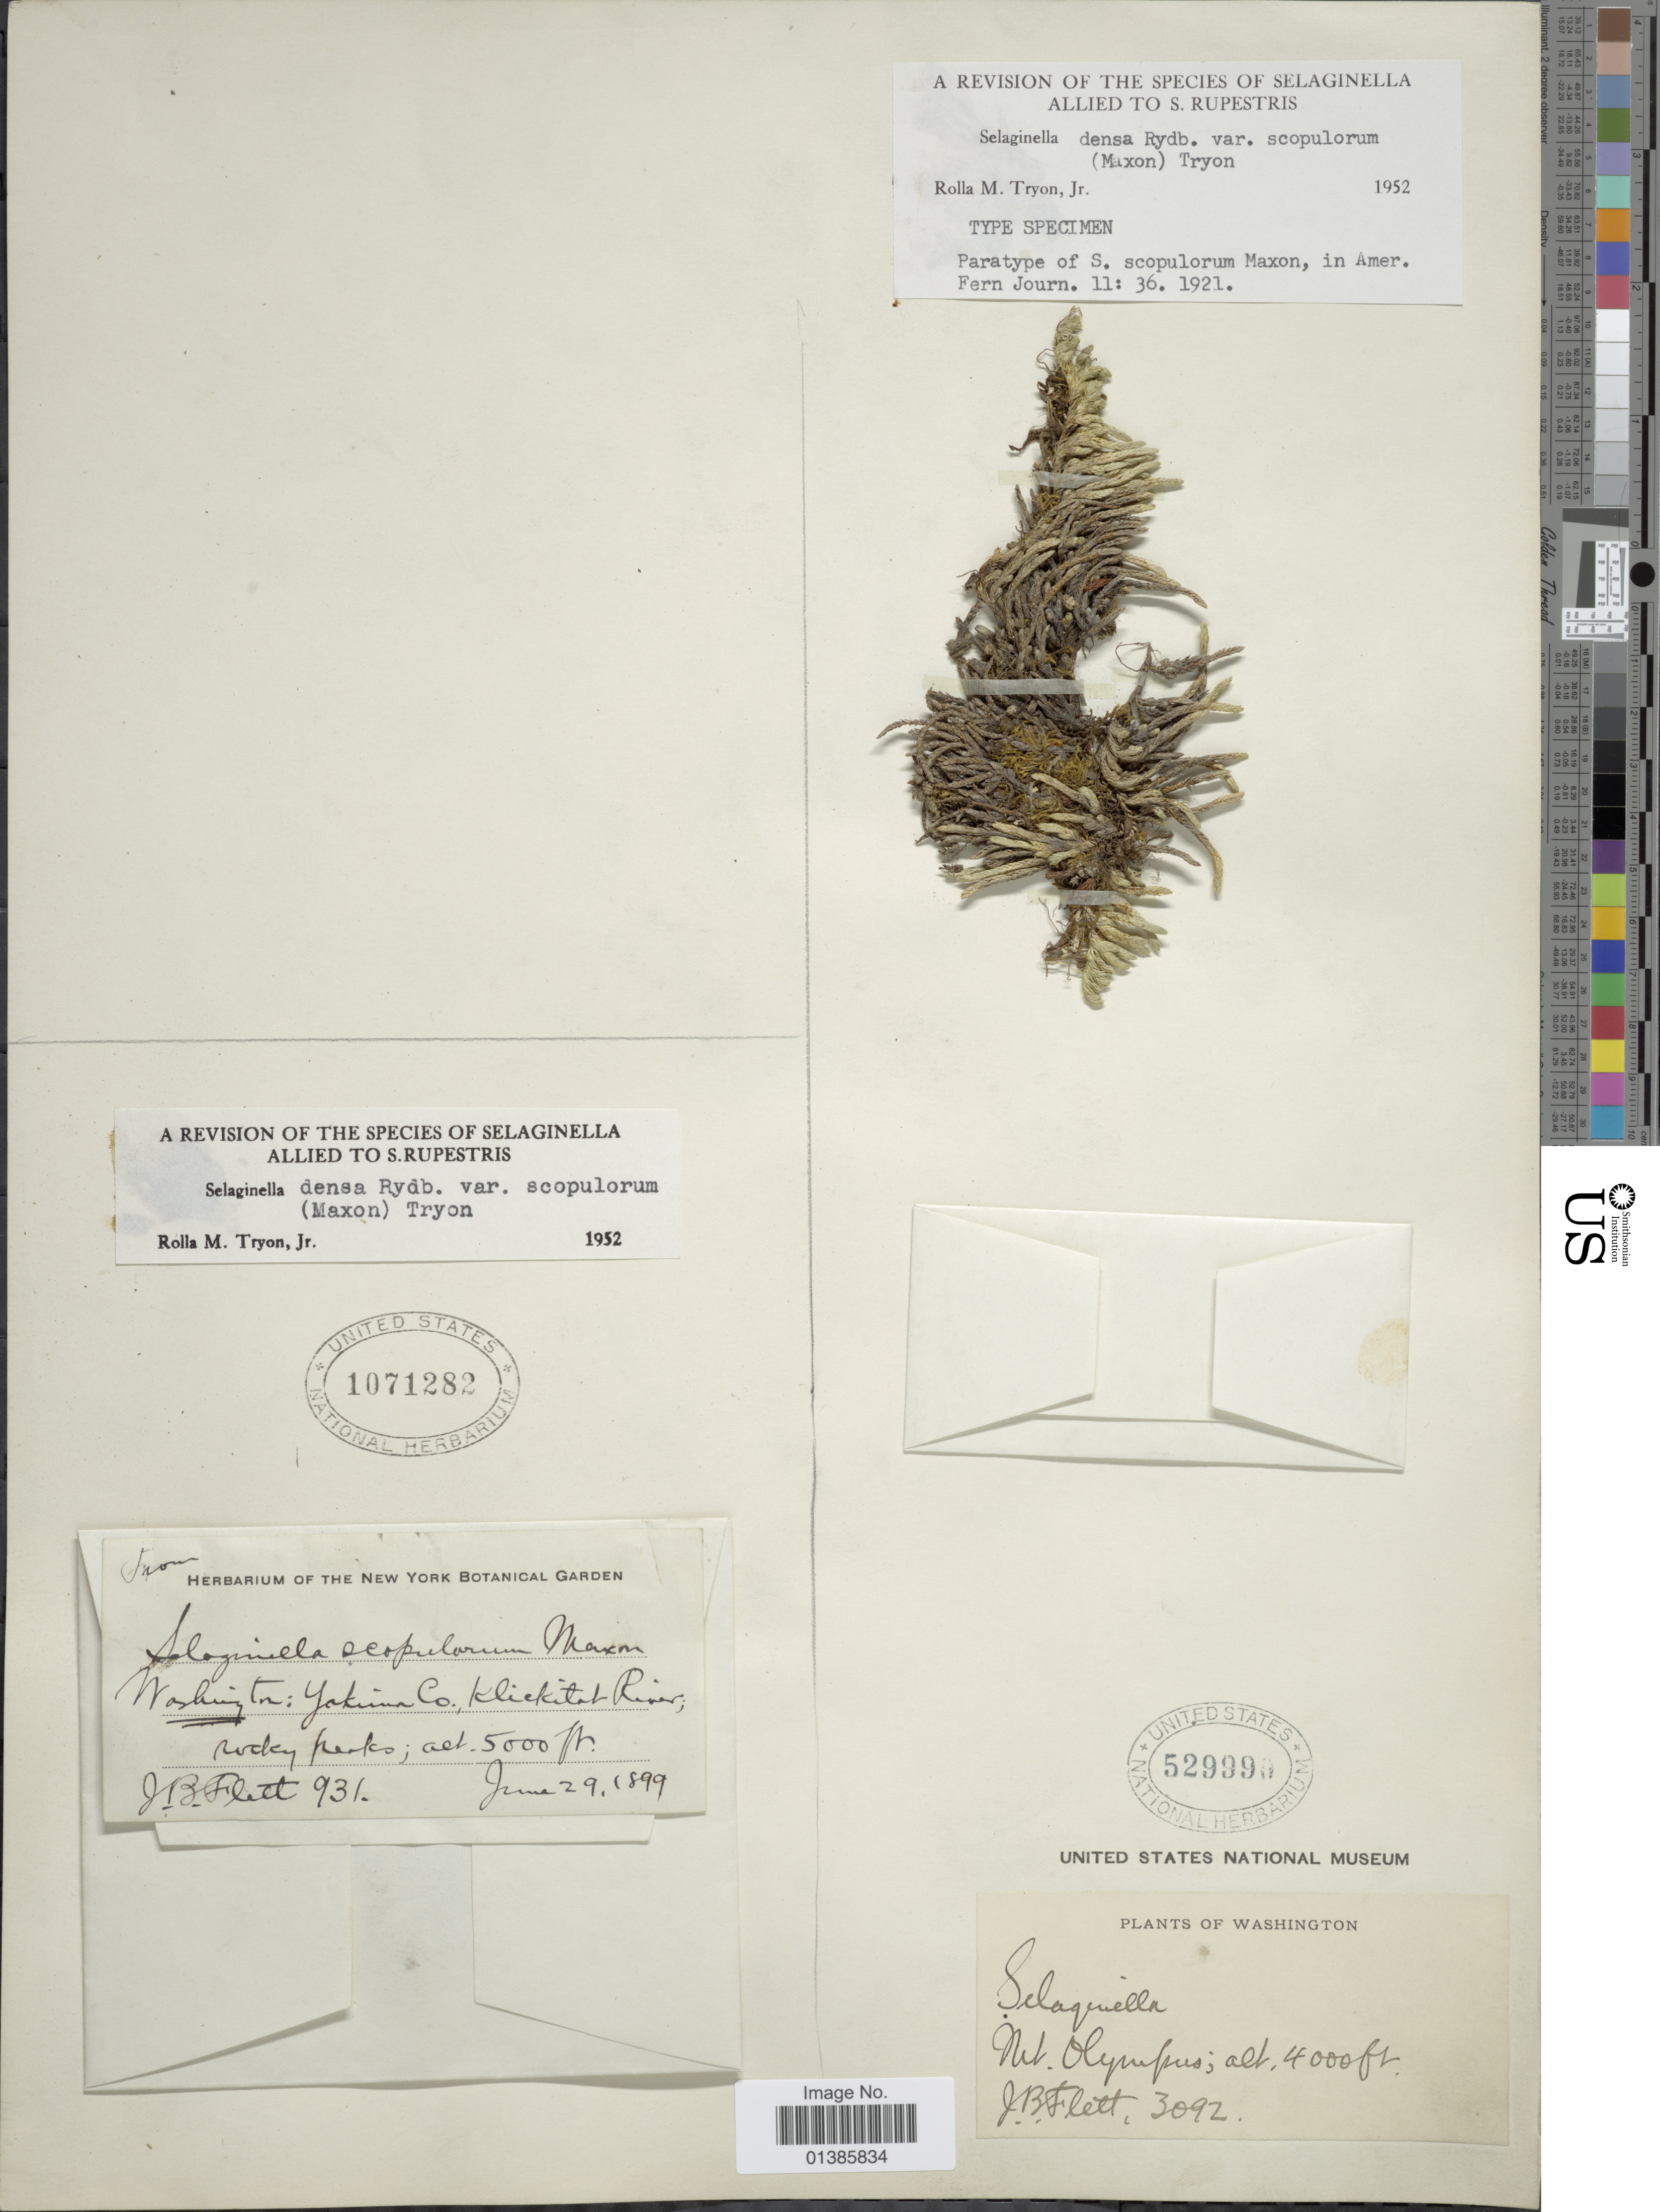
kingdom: Plantae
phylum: Tracheophyta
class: Lycopodiopsida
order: Selaginellales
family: Selaginellaceae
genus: Selaginella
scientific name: Selaginella densa var. scopulorum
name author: (Maxon) R.M. Tryon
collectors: J. Flett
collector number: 3092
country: United States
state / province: Washington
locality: Mt. Olympus.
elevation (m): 1219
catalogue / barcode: US 529990